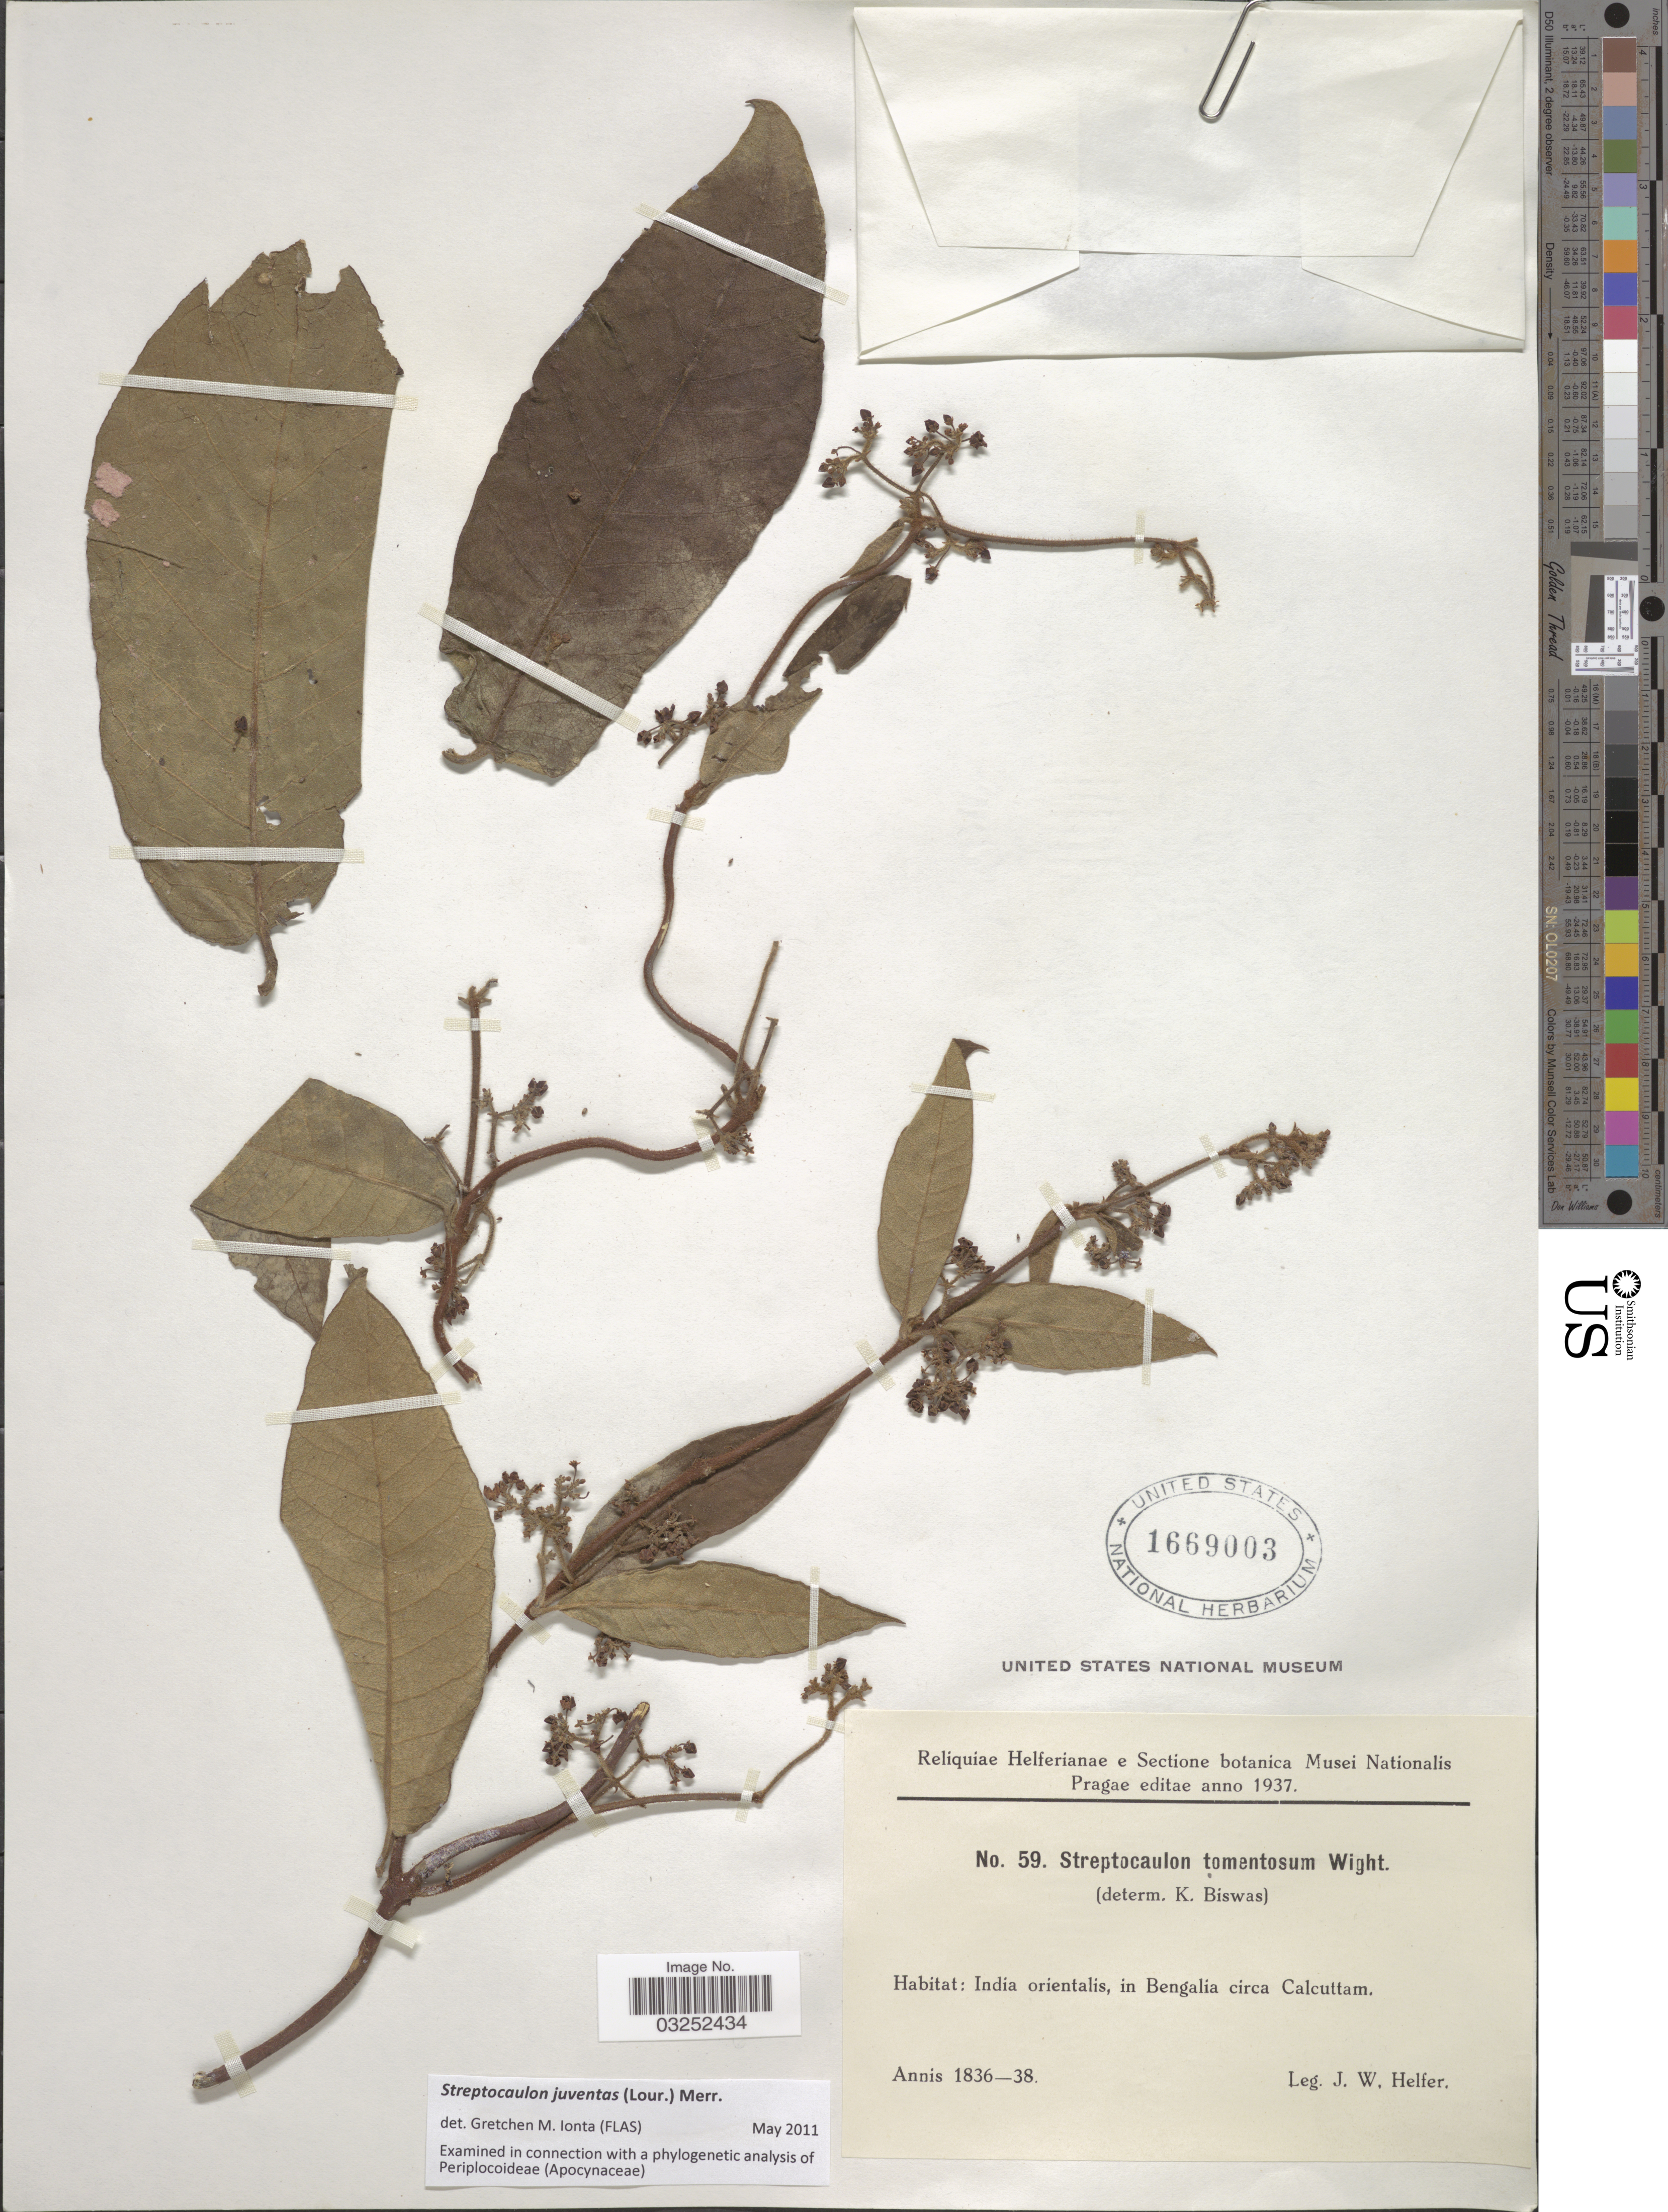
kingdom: Plantae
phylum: Tracheophyta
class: Magnoliopsida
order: Gentianales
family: Apocynaceae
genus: Streptocaulon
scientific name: Streptocaulon juventas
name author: (Lour.) Merr.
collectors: J. W. Helfer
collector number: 59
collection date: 1836/1838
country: India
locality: India orientalis, in Bengalia crica Calcuttam.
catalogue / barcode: US 1669003